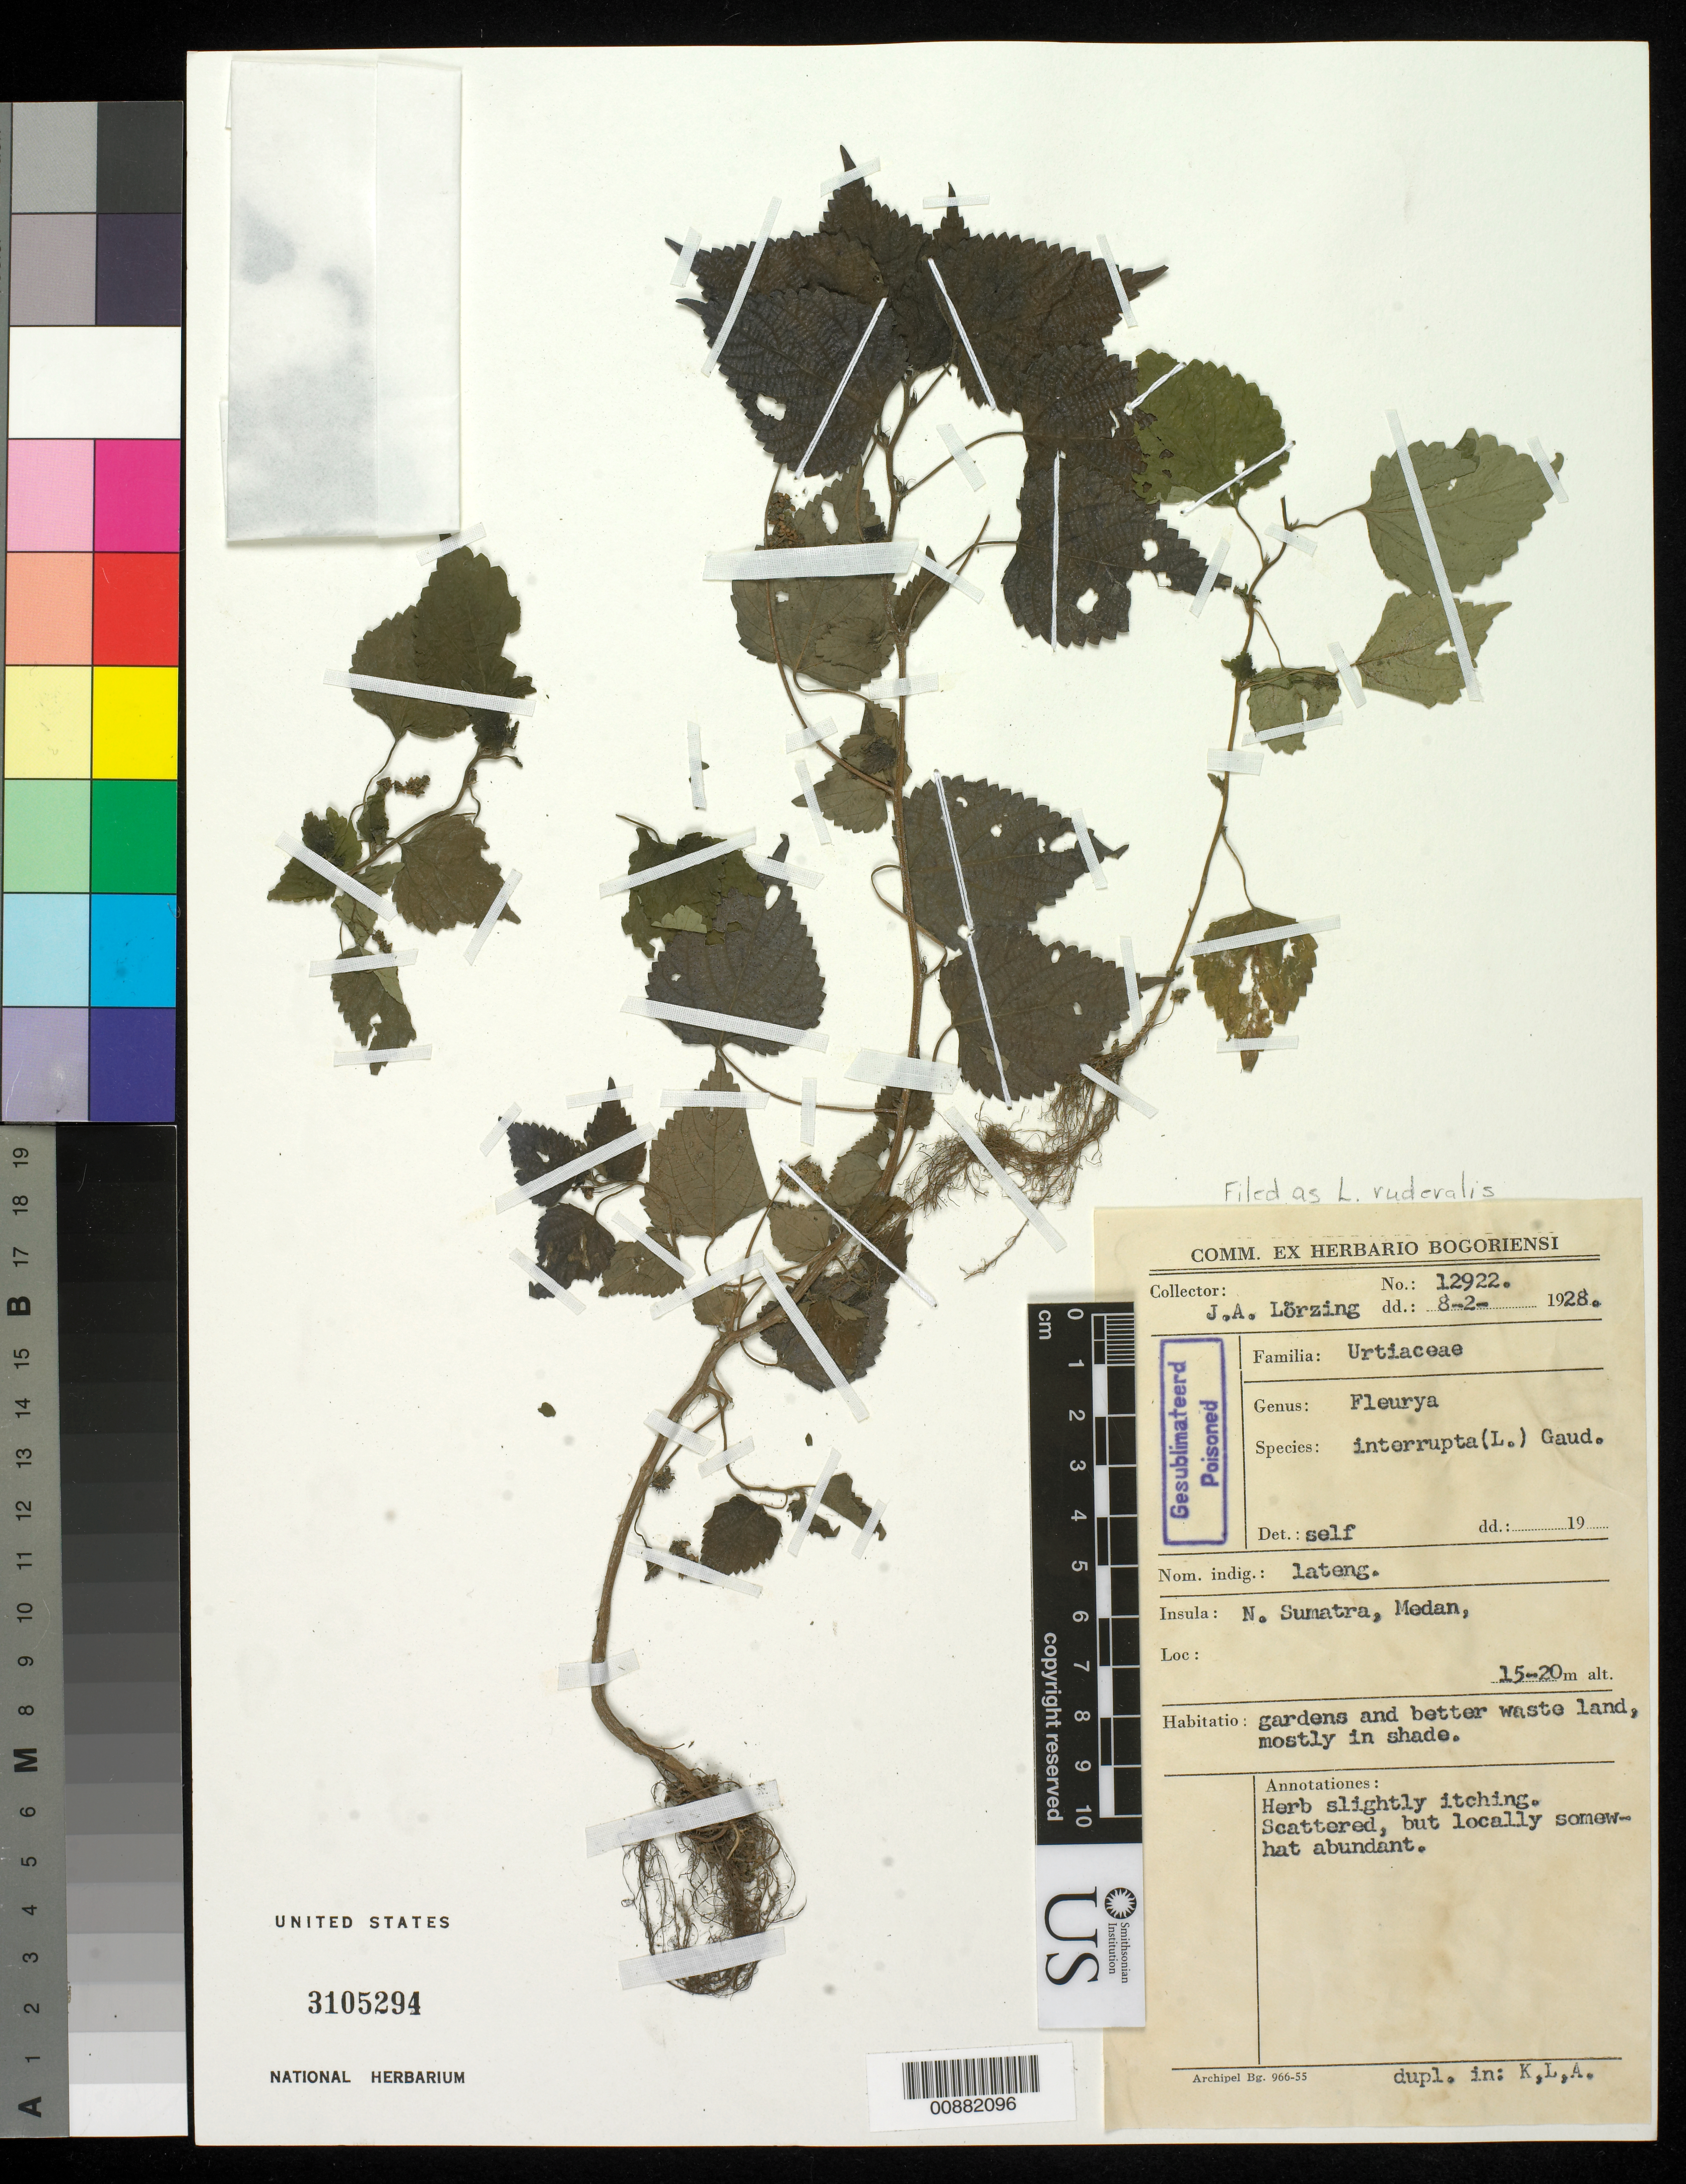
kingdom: Plantae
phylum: Tracheophyta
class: Magnoliopsida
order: Rosales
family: Urticaceae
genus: Laportea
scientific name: Laportea ruderalis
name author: (G. Forst.) Chew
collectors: S. F. Glassman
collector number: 12922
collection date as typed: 23 Jul 1949 to 24 Jul 1949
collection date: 1949-07-23/1949-07-24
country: Micronesia, Federated States of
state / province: Kosrae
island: Kosrae [Kusaie]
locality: Lele islet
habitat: gardens and better waste land, mostly in shade.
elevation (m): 0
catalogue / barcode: US 3105294